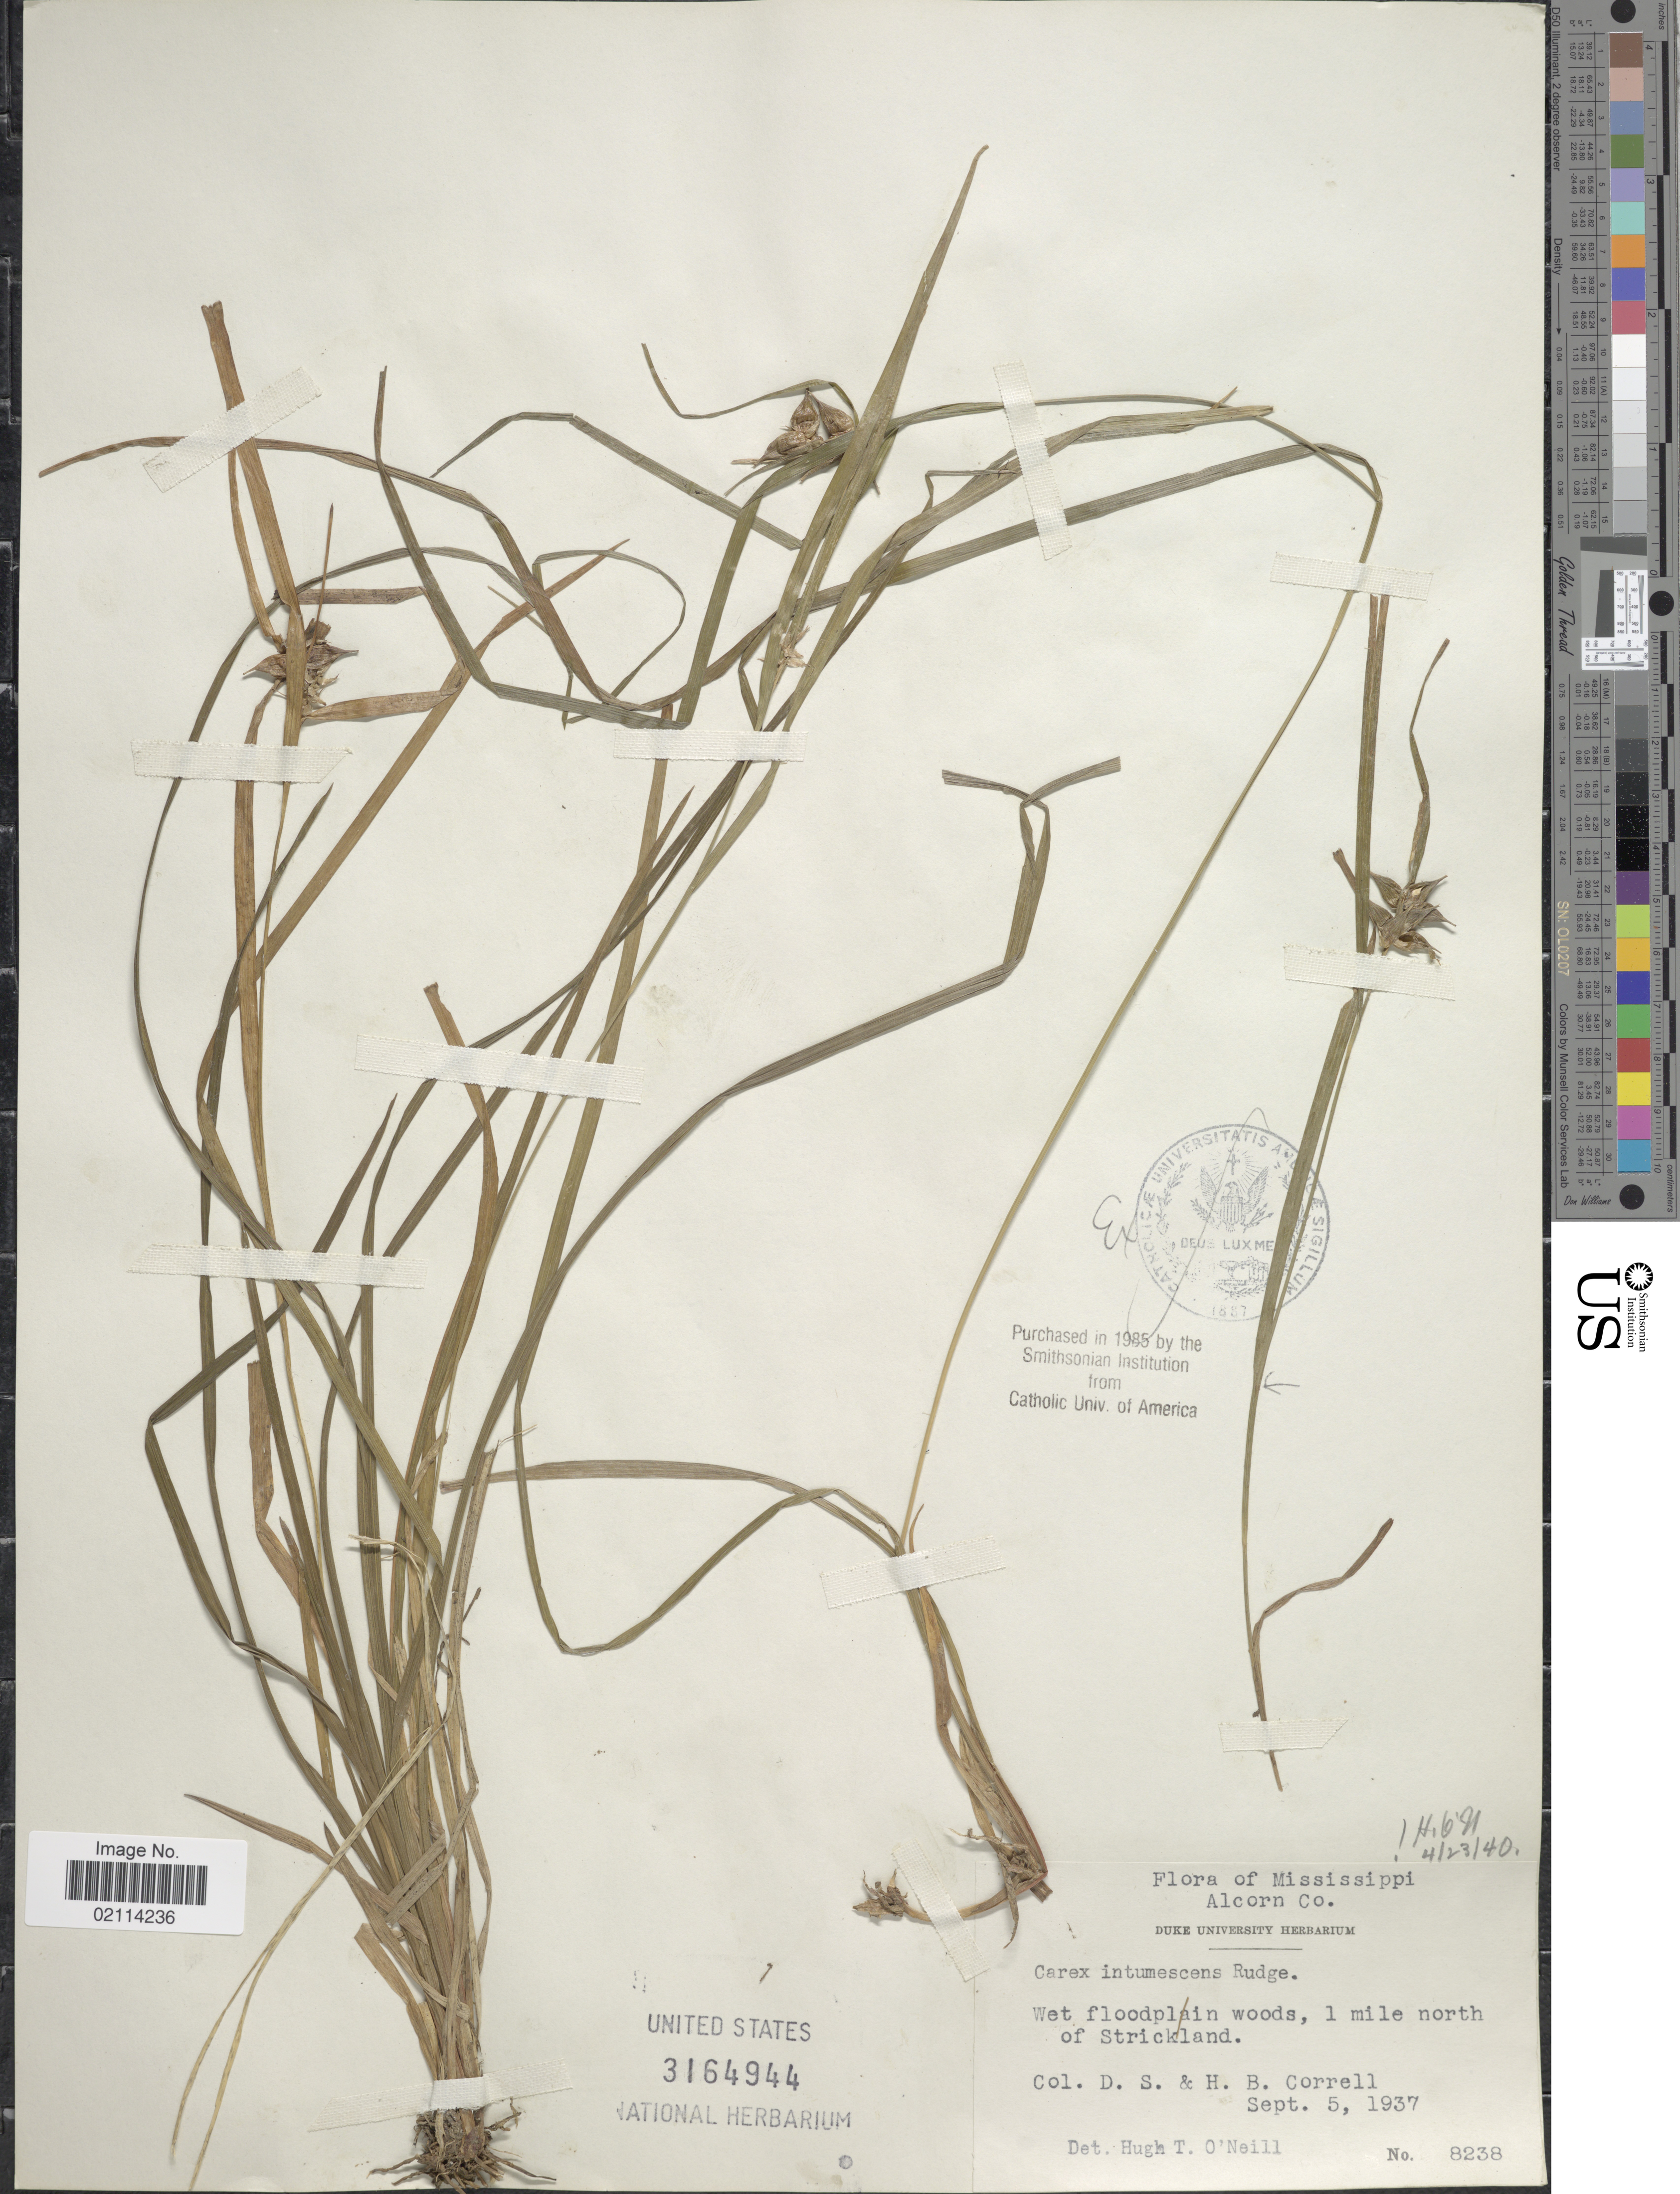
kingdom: Plantae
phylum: Tracheophyta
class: Liliopsida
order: Poales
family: Cyperaceae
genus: Carex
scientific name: Carex intumescens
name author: Rudge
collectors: D. S. Correll & H. Correll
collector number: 8238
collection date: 1937-09-05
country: United States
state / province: Mississippi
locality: Alcorn Co., wet floodplain woods, 1 mile north of Strickland.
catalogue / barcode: US 3164944